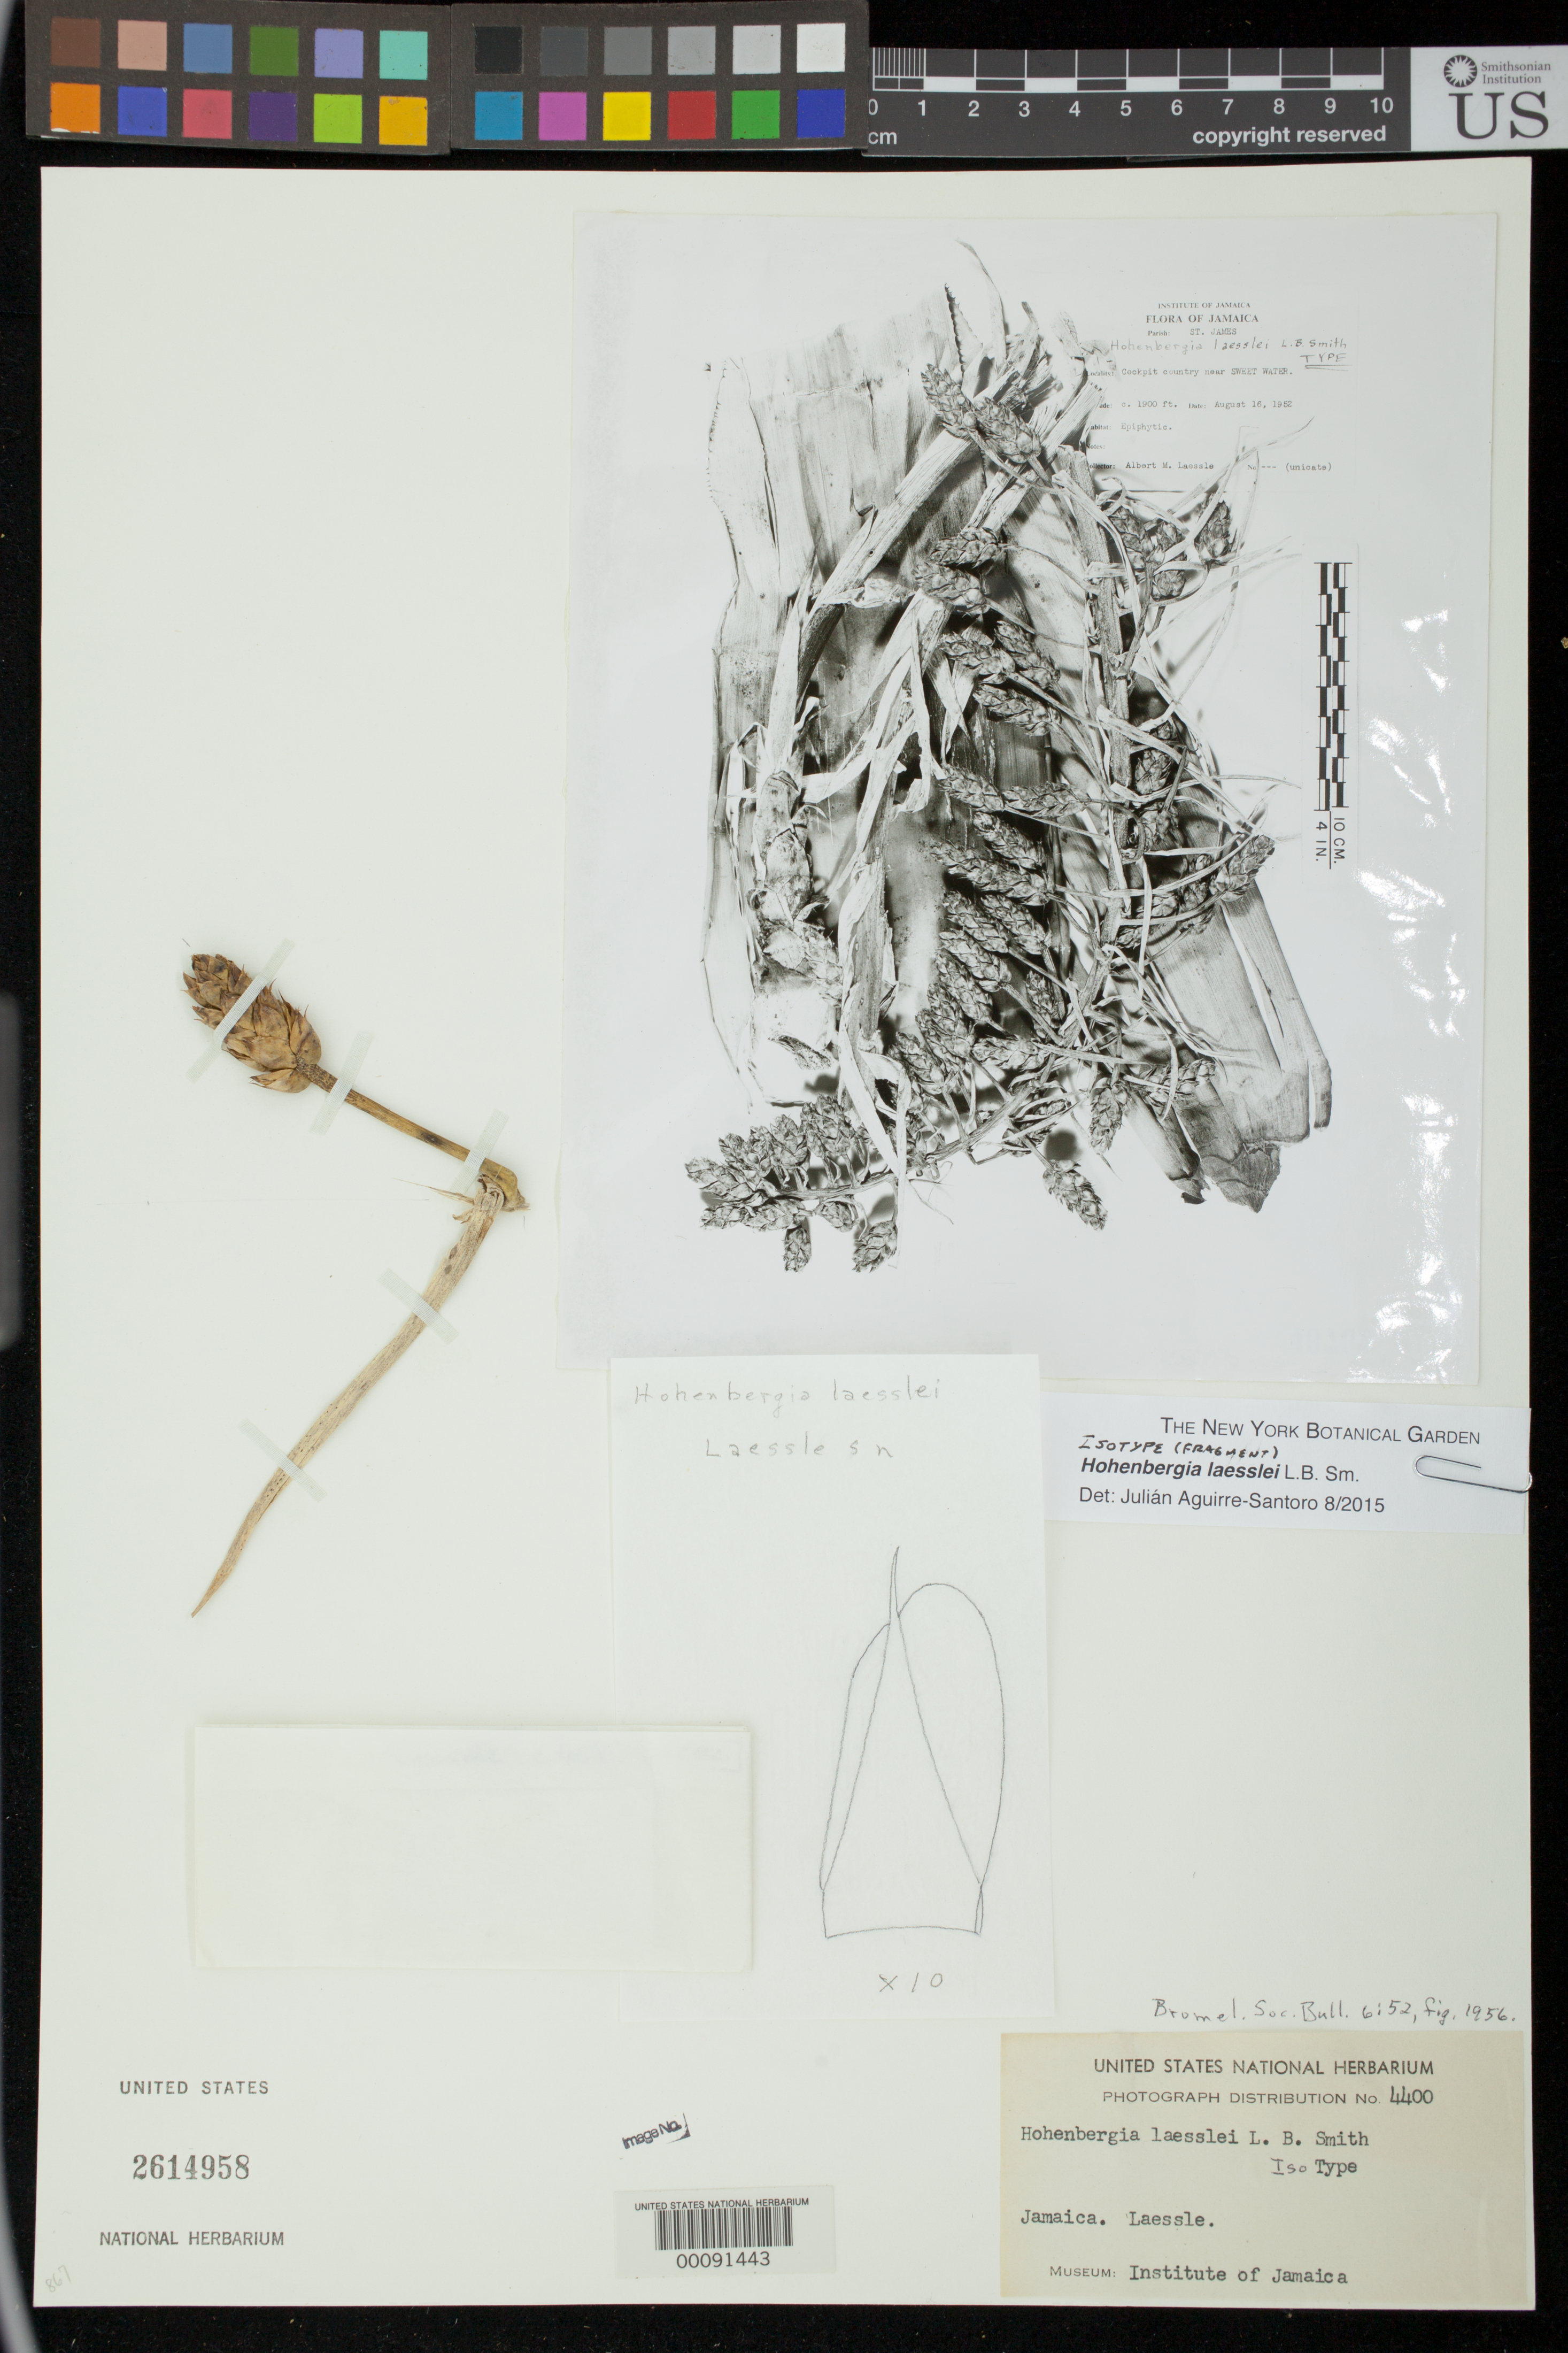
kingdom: Plantae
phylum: Tracheophyta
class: Liliopsida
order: Poales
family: Bromeliaceae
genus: Hohenbergia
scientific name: Hohenbergia laesslei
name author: L.B. Sm.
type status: Isotype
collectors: A. Laessle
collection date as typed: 16 Aug 1952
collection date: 1952-08-16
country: Jamaica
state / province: Saint James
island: Greater Antilles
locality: Cockpit Country near Sweet Water.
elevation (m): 570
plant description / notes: Photograph and fragmentary material of type specimen ex herb. Inst. Jamaica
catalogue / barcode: US 2614958